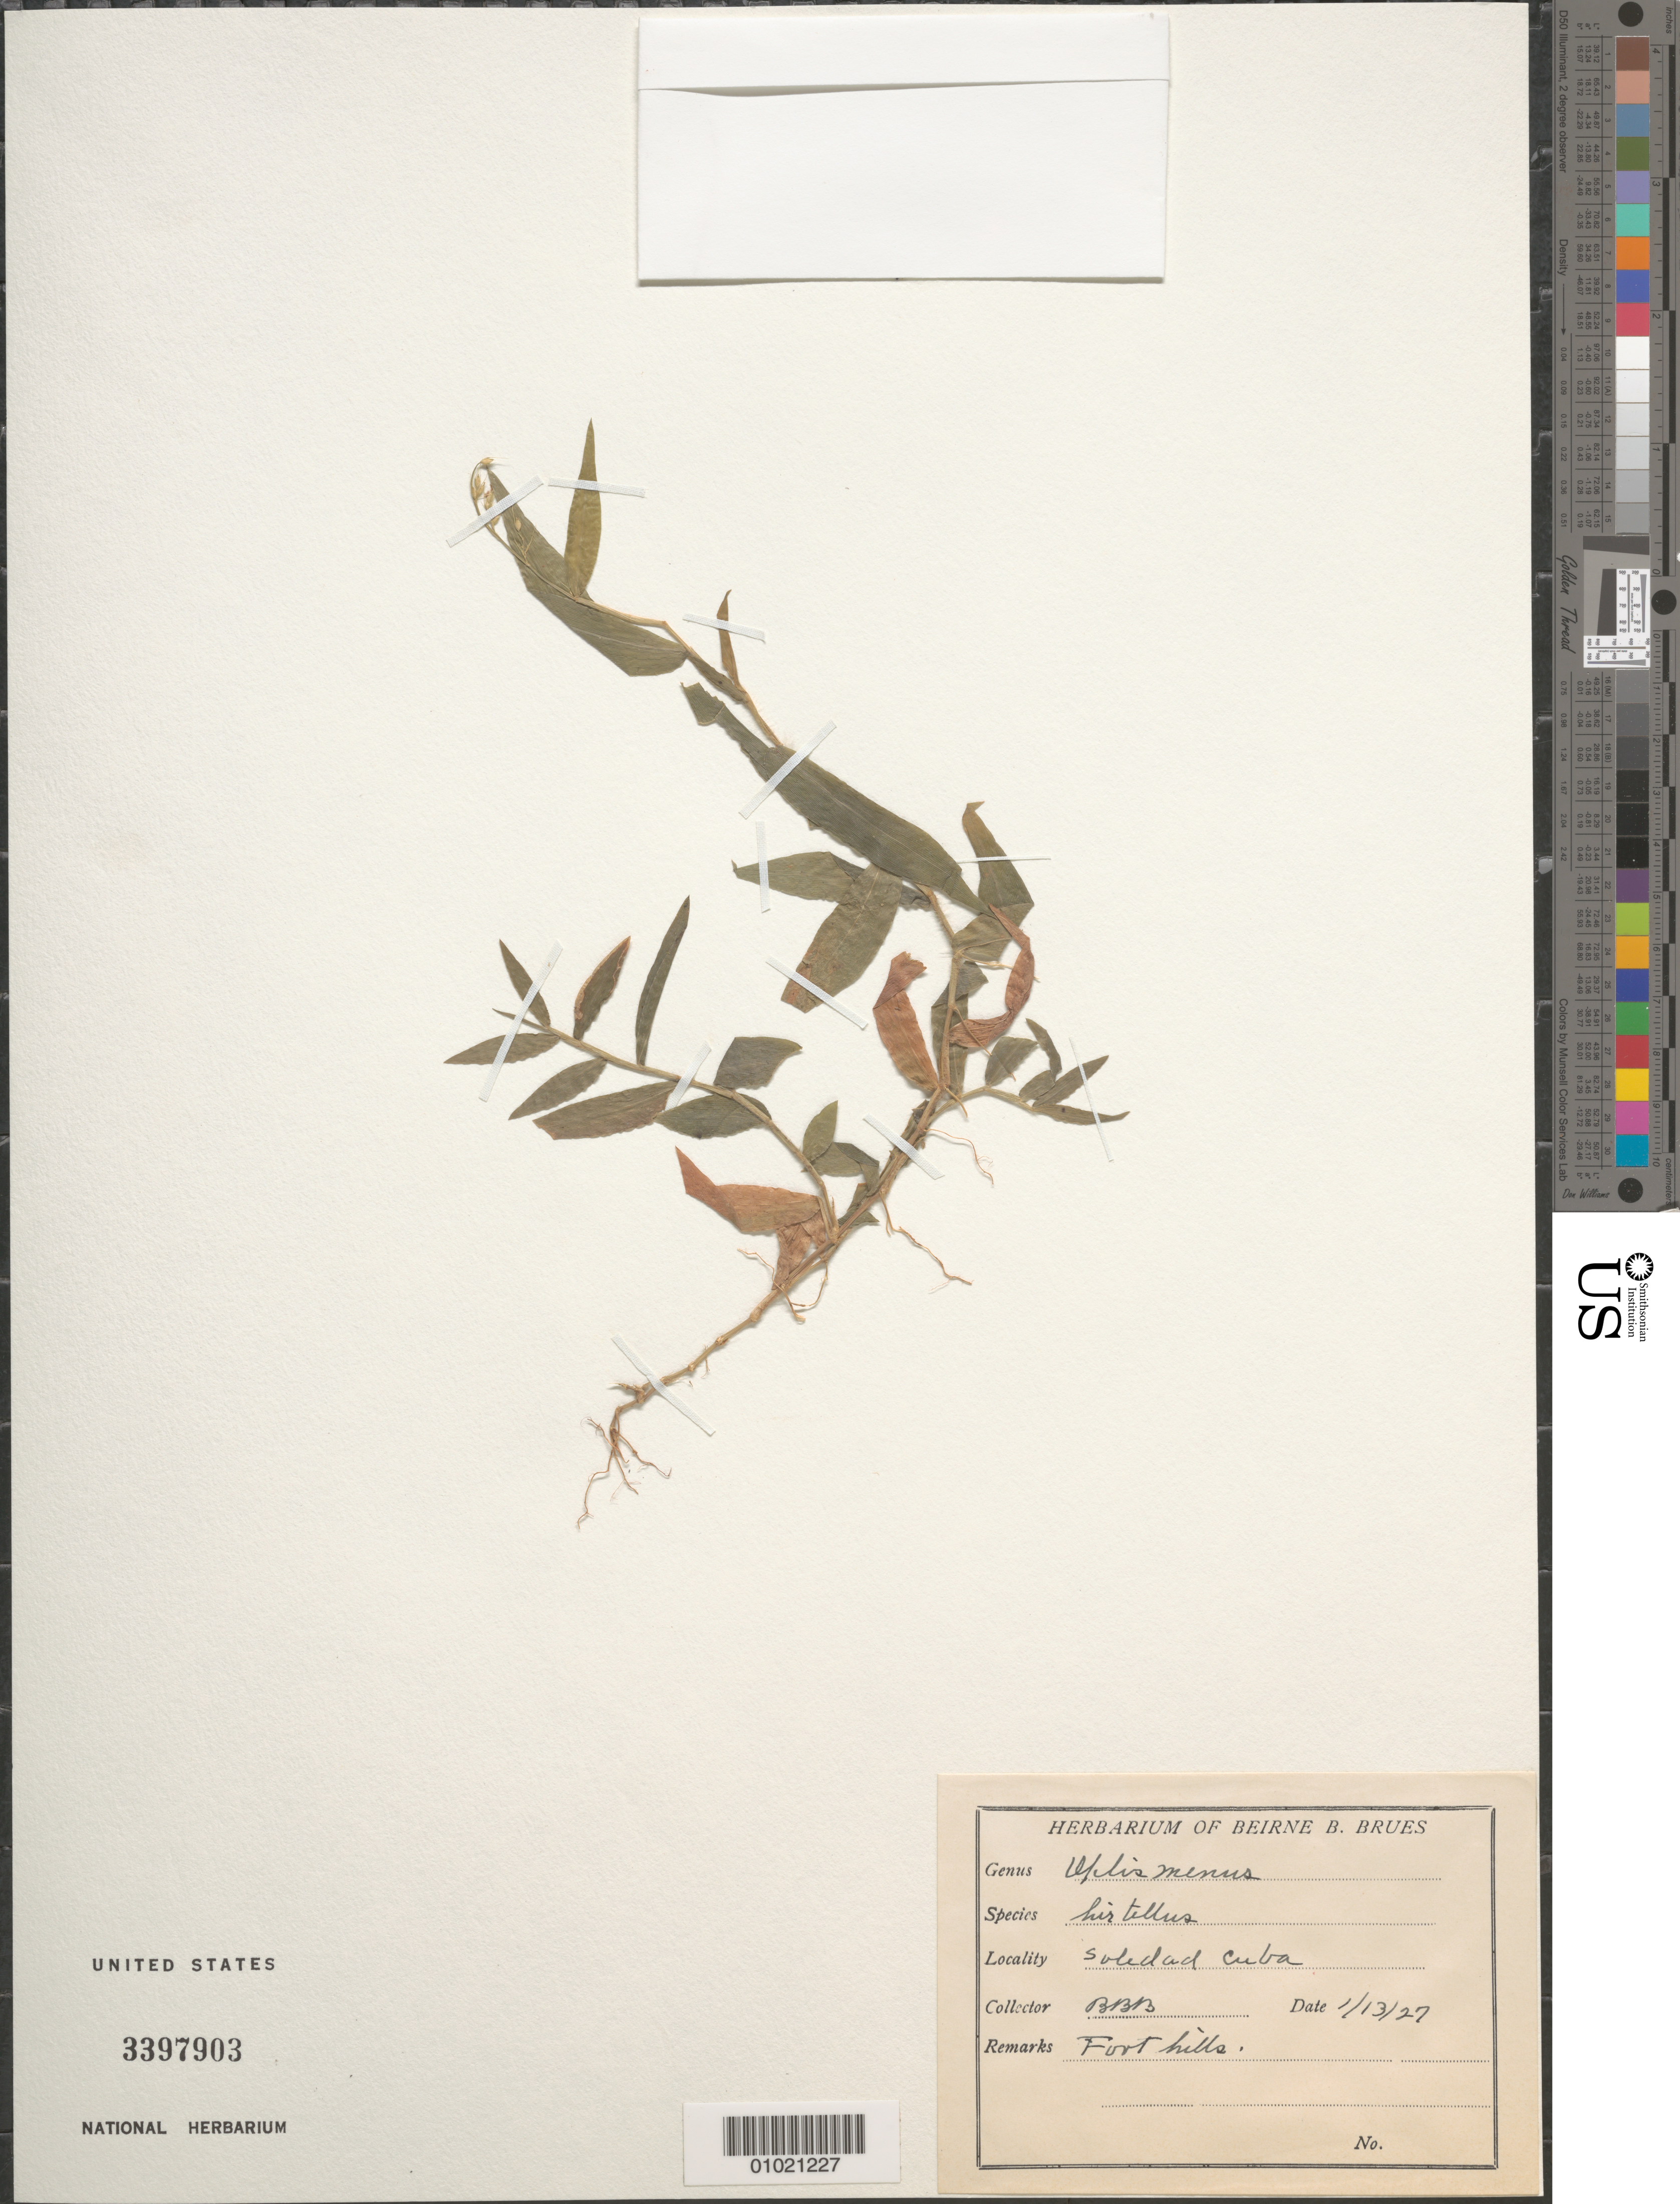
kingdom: Plantae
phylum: Tracheophyta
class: Liliopsida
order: Poales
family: Poaceae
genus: Oplismenus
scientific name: Oplismenus hirtellus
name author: (L.) P. Beauv.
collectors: B. Brues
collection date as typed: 13 Jan 1927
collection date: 1927-01-13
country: Cuba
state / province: Cienfuegos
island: Cuba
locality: Foot Hills Soledad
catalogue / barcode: US 3397903